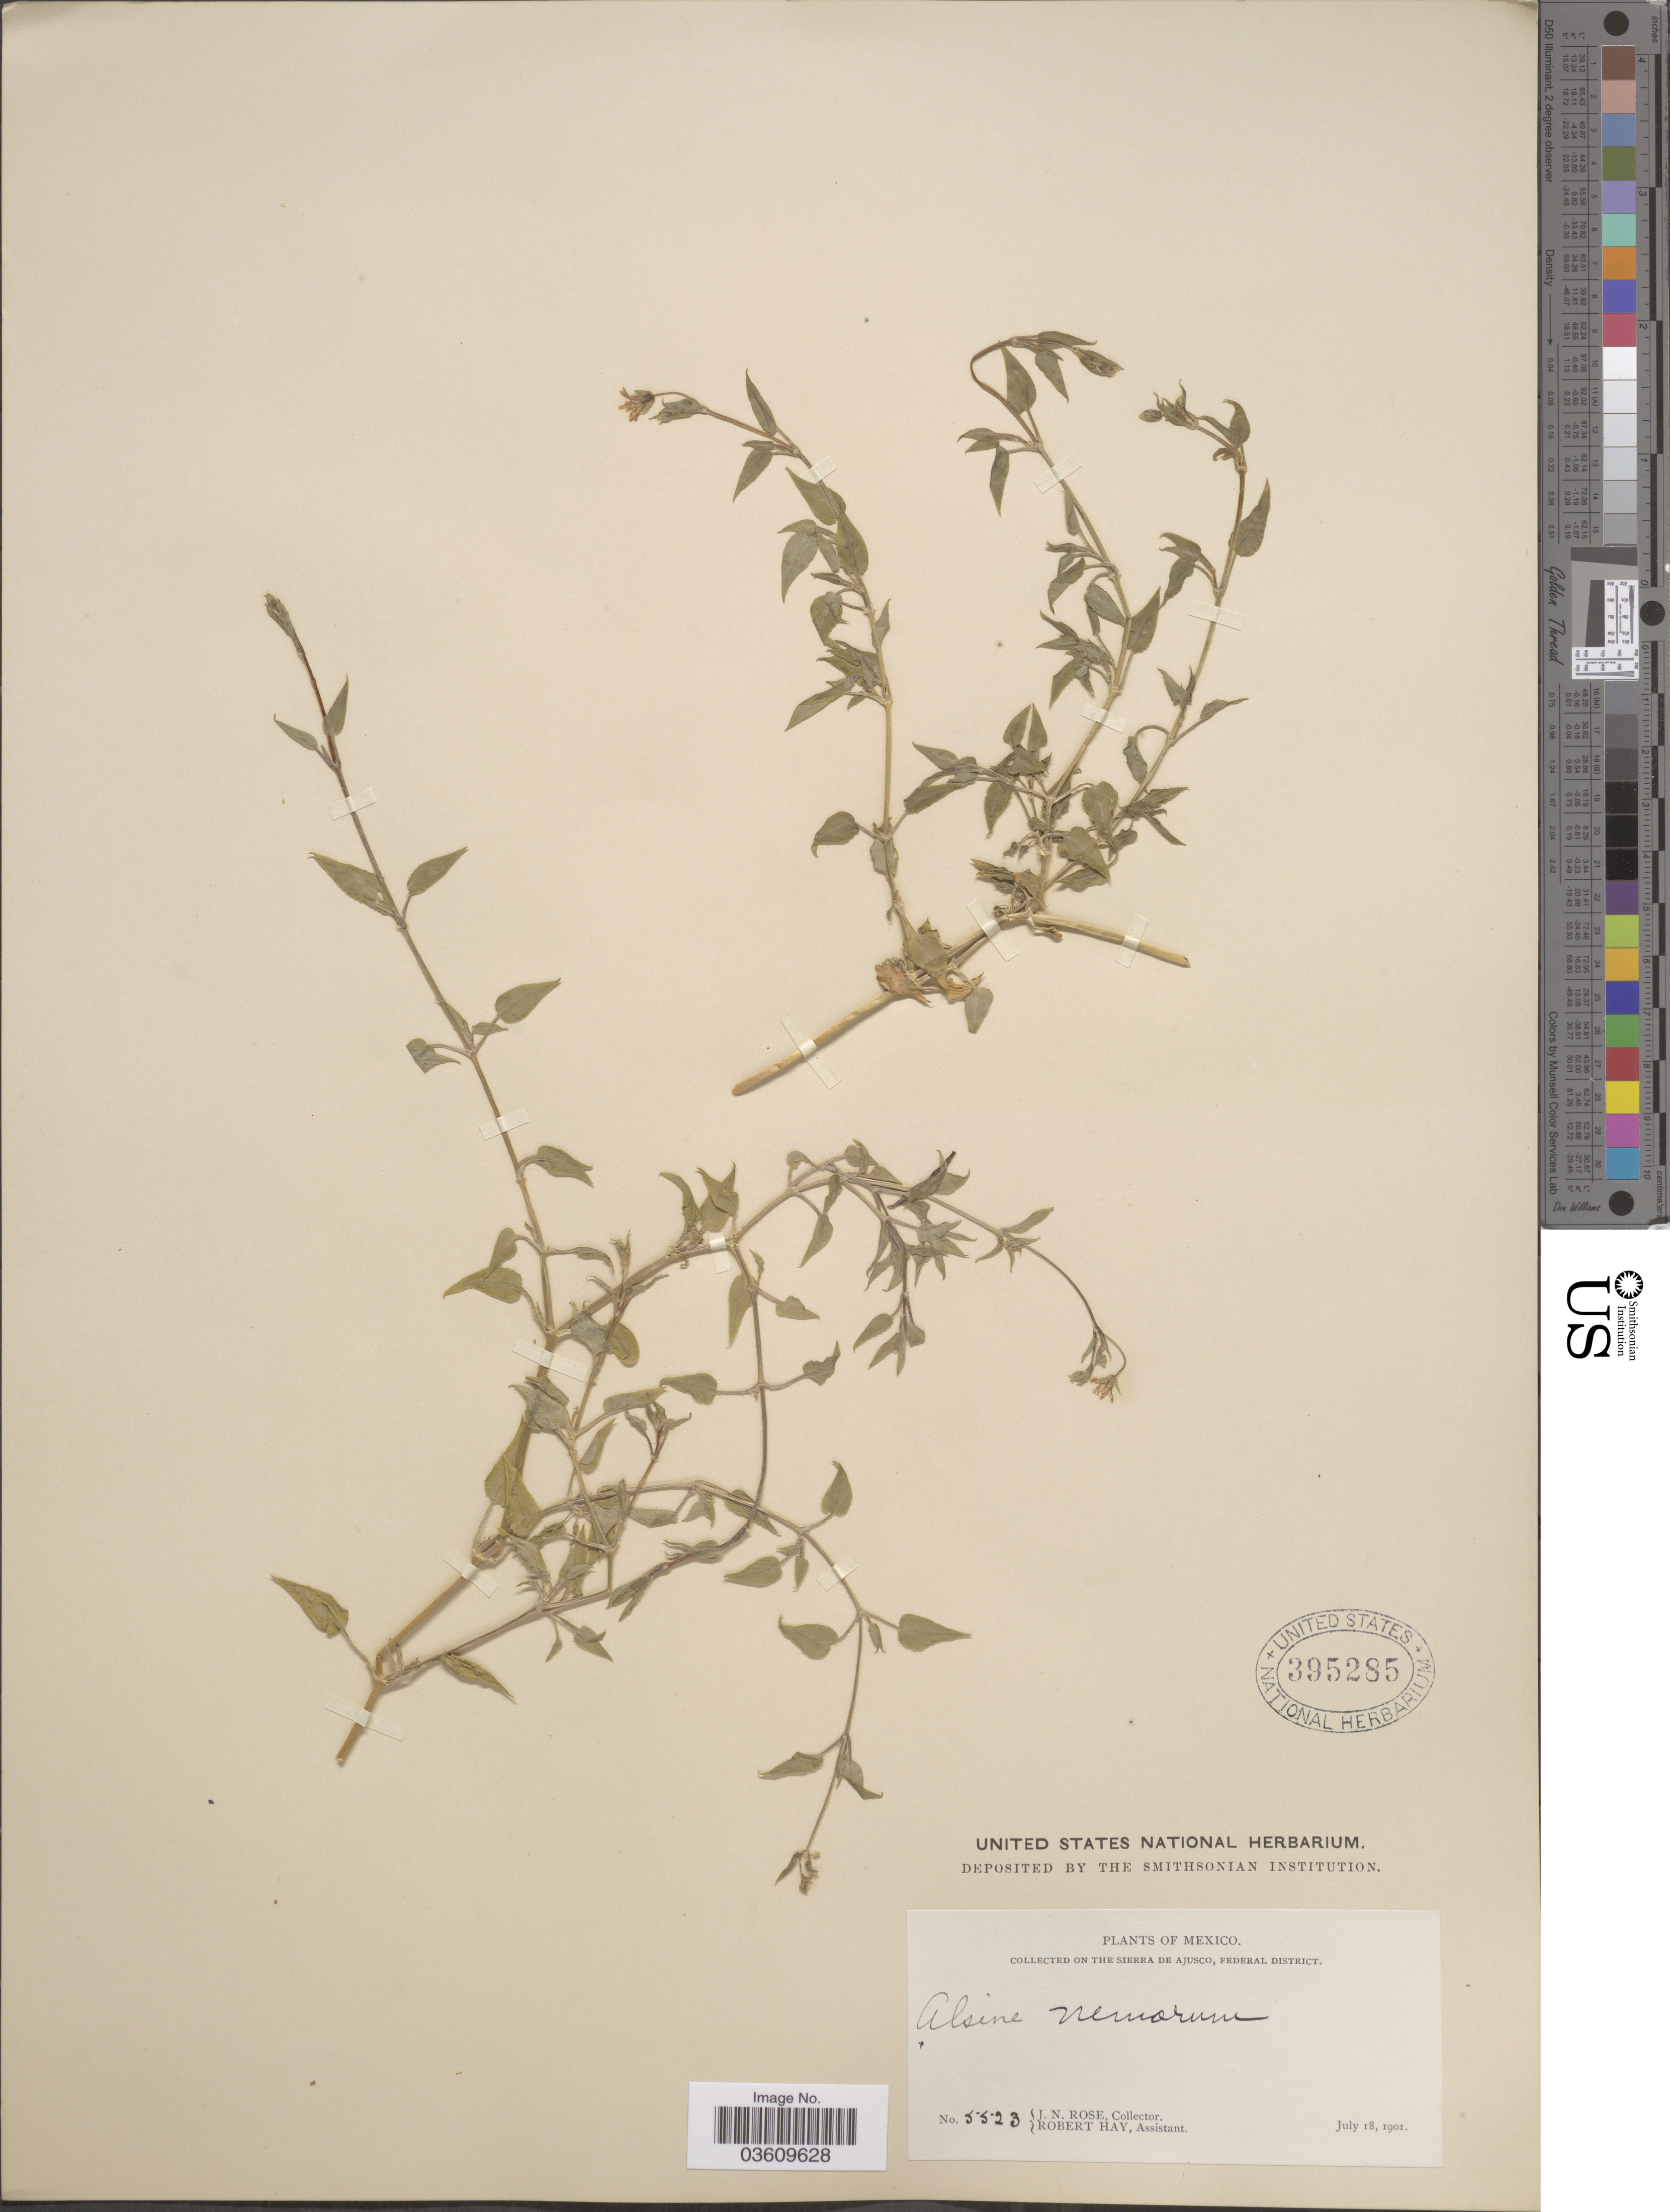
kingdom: Plantae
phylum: Tracheophyta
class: Magnoliopsida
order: Caryophyllales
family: Caryophyllaceae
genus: Stellaria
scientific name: Stellaria cuspidata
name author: Willd. ex Schltdl.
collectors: J. N. Rose & R. Hay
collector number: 5523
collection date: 1901-07-18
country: Mexico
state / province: Distrito Federal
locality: On the Sierra de Ajusco, Federal District.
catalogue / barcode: US 395285